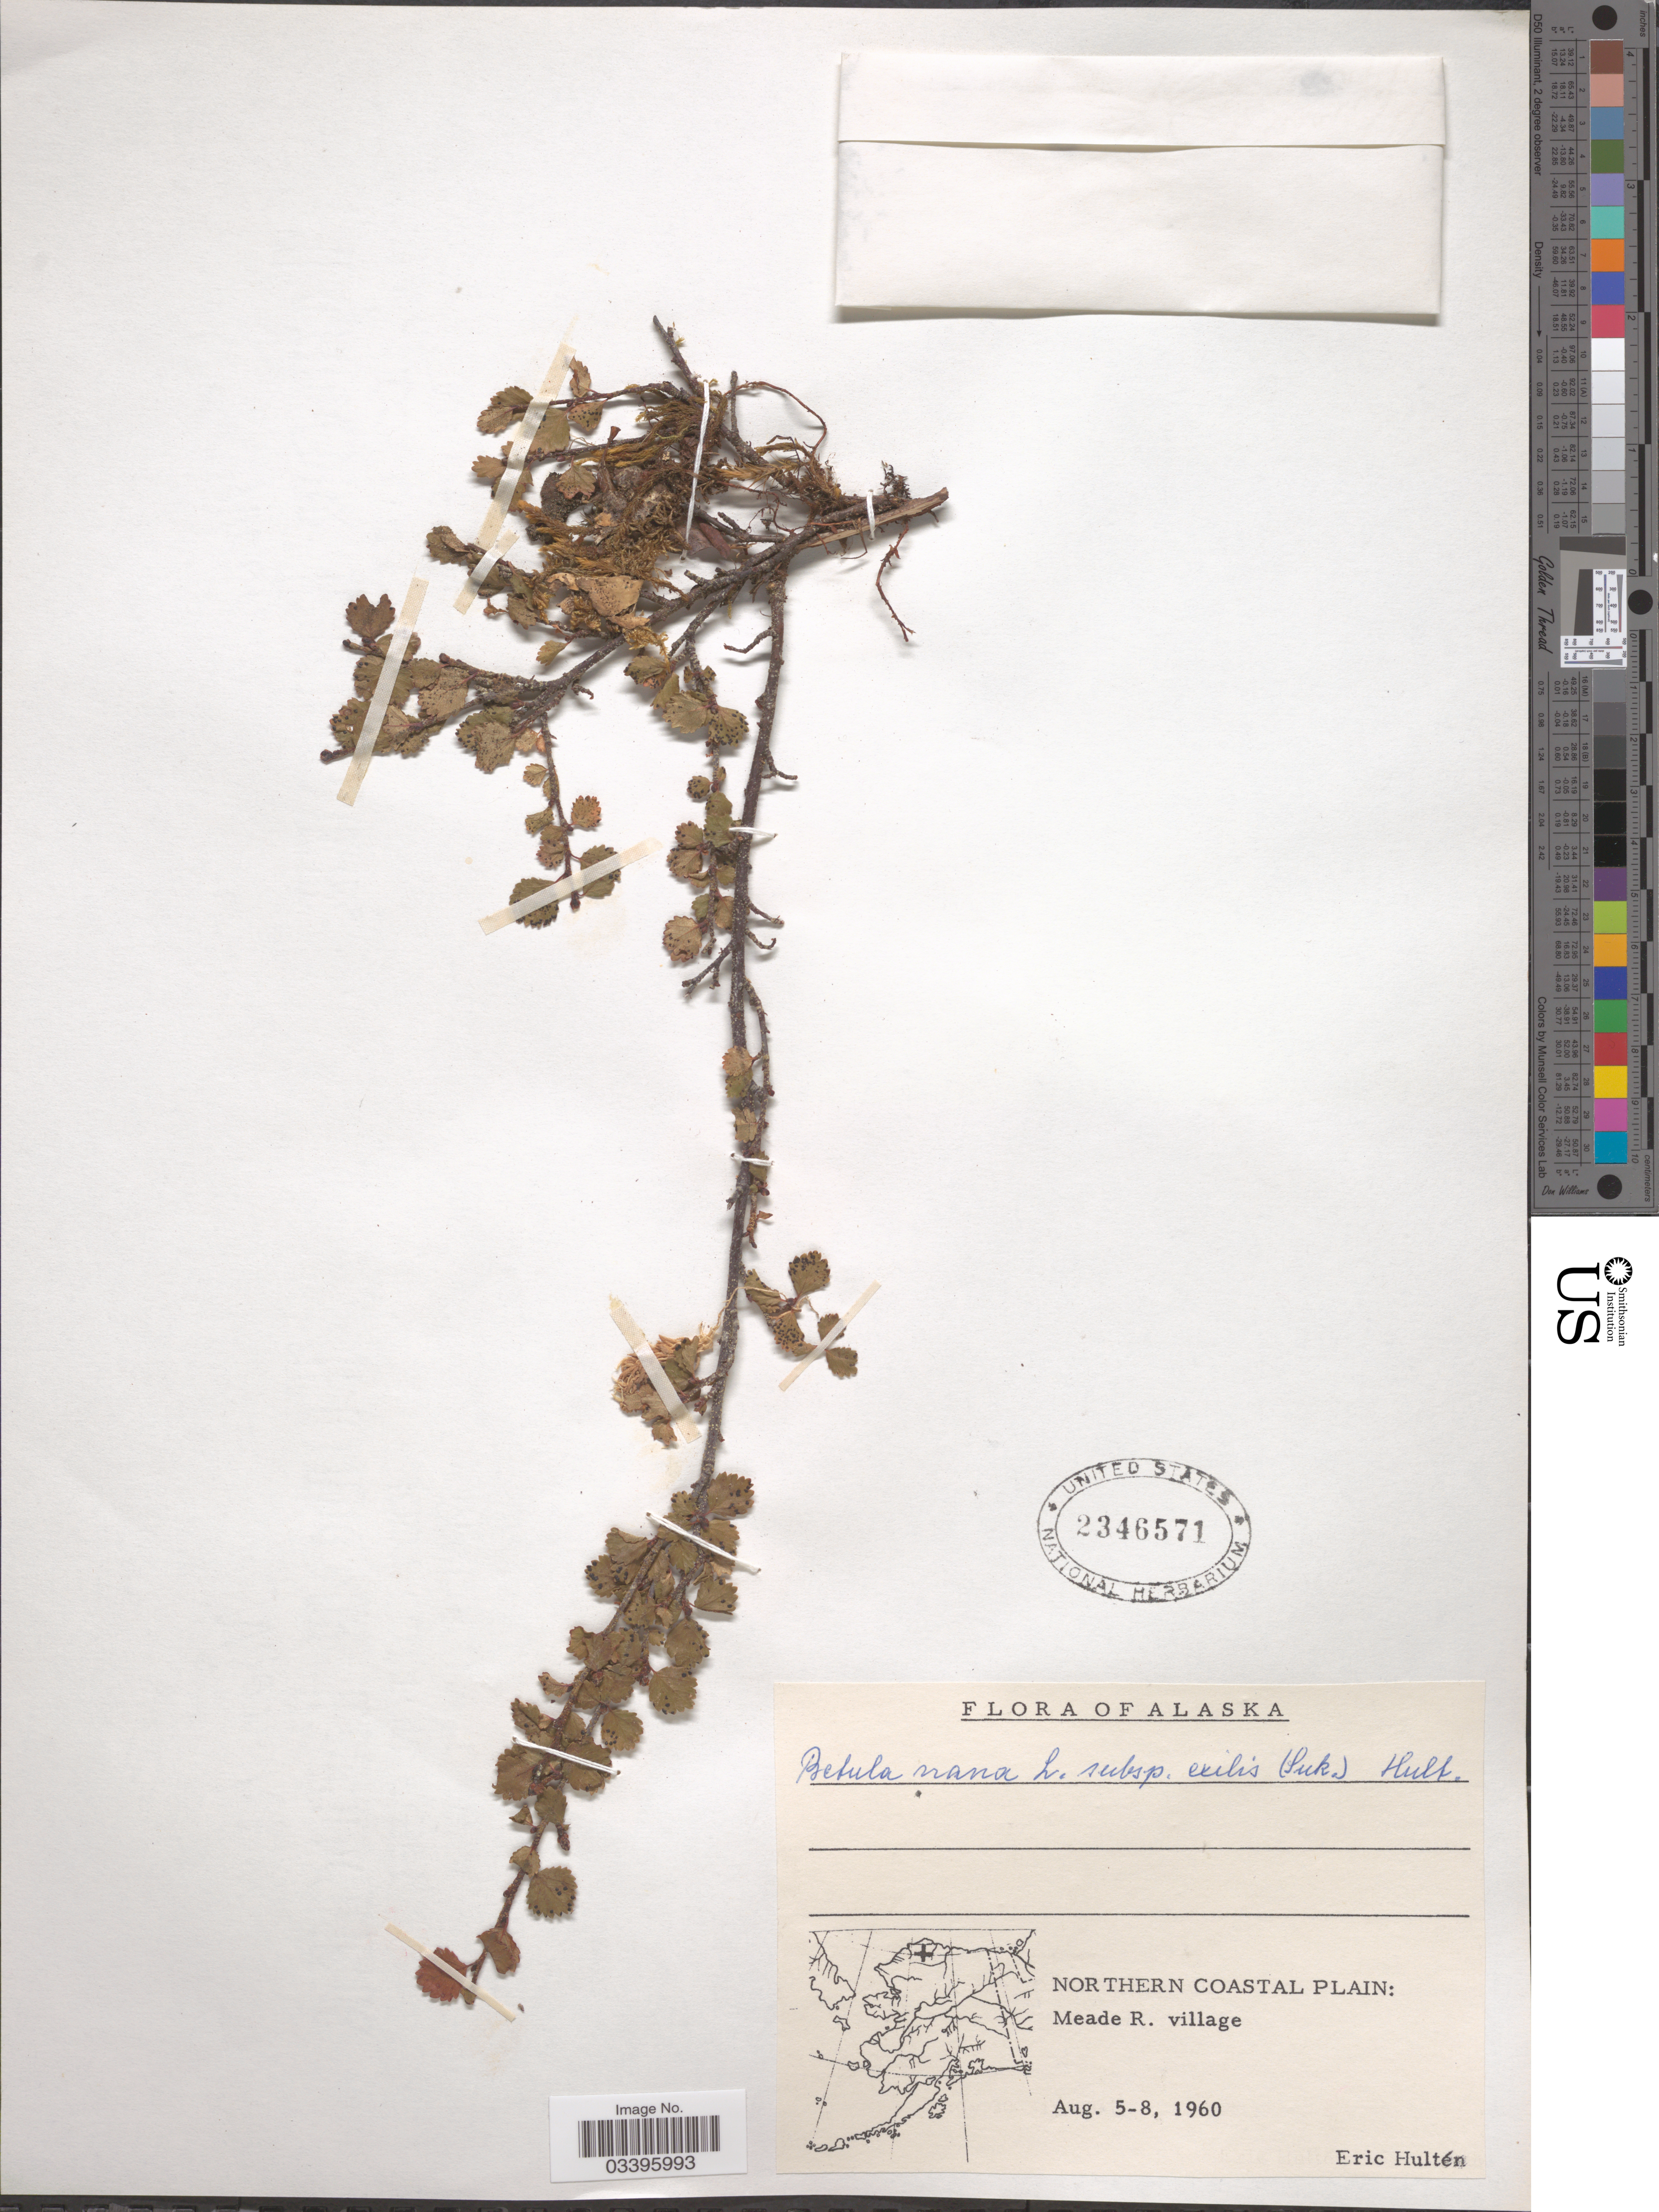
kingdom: Plantae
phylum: Tracheophyta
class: Magnoliopsida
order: Fagales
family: Betulaceae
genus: Betula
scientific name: Betula nana subsp. exilis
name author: L.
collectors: E. G. Hultén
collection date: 1960-08-05/1960-08-08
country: United States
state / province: Alaska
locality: Northern Coastal Plain: Meade R. village.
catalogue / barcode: US 2346571